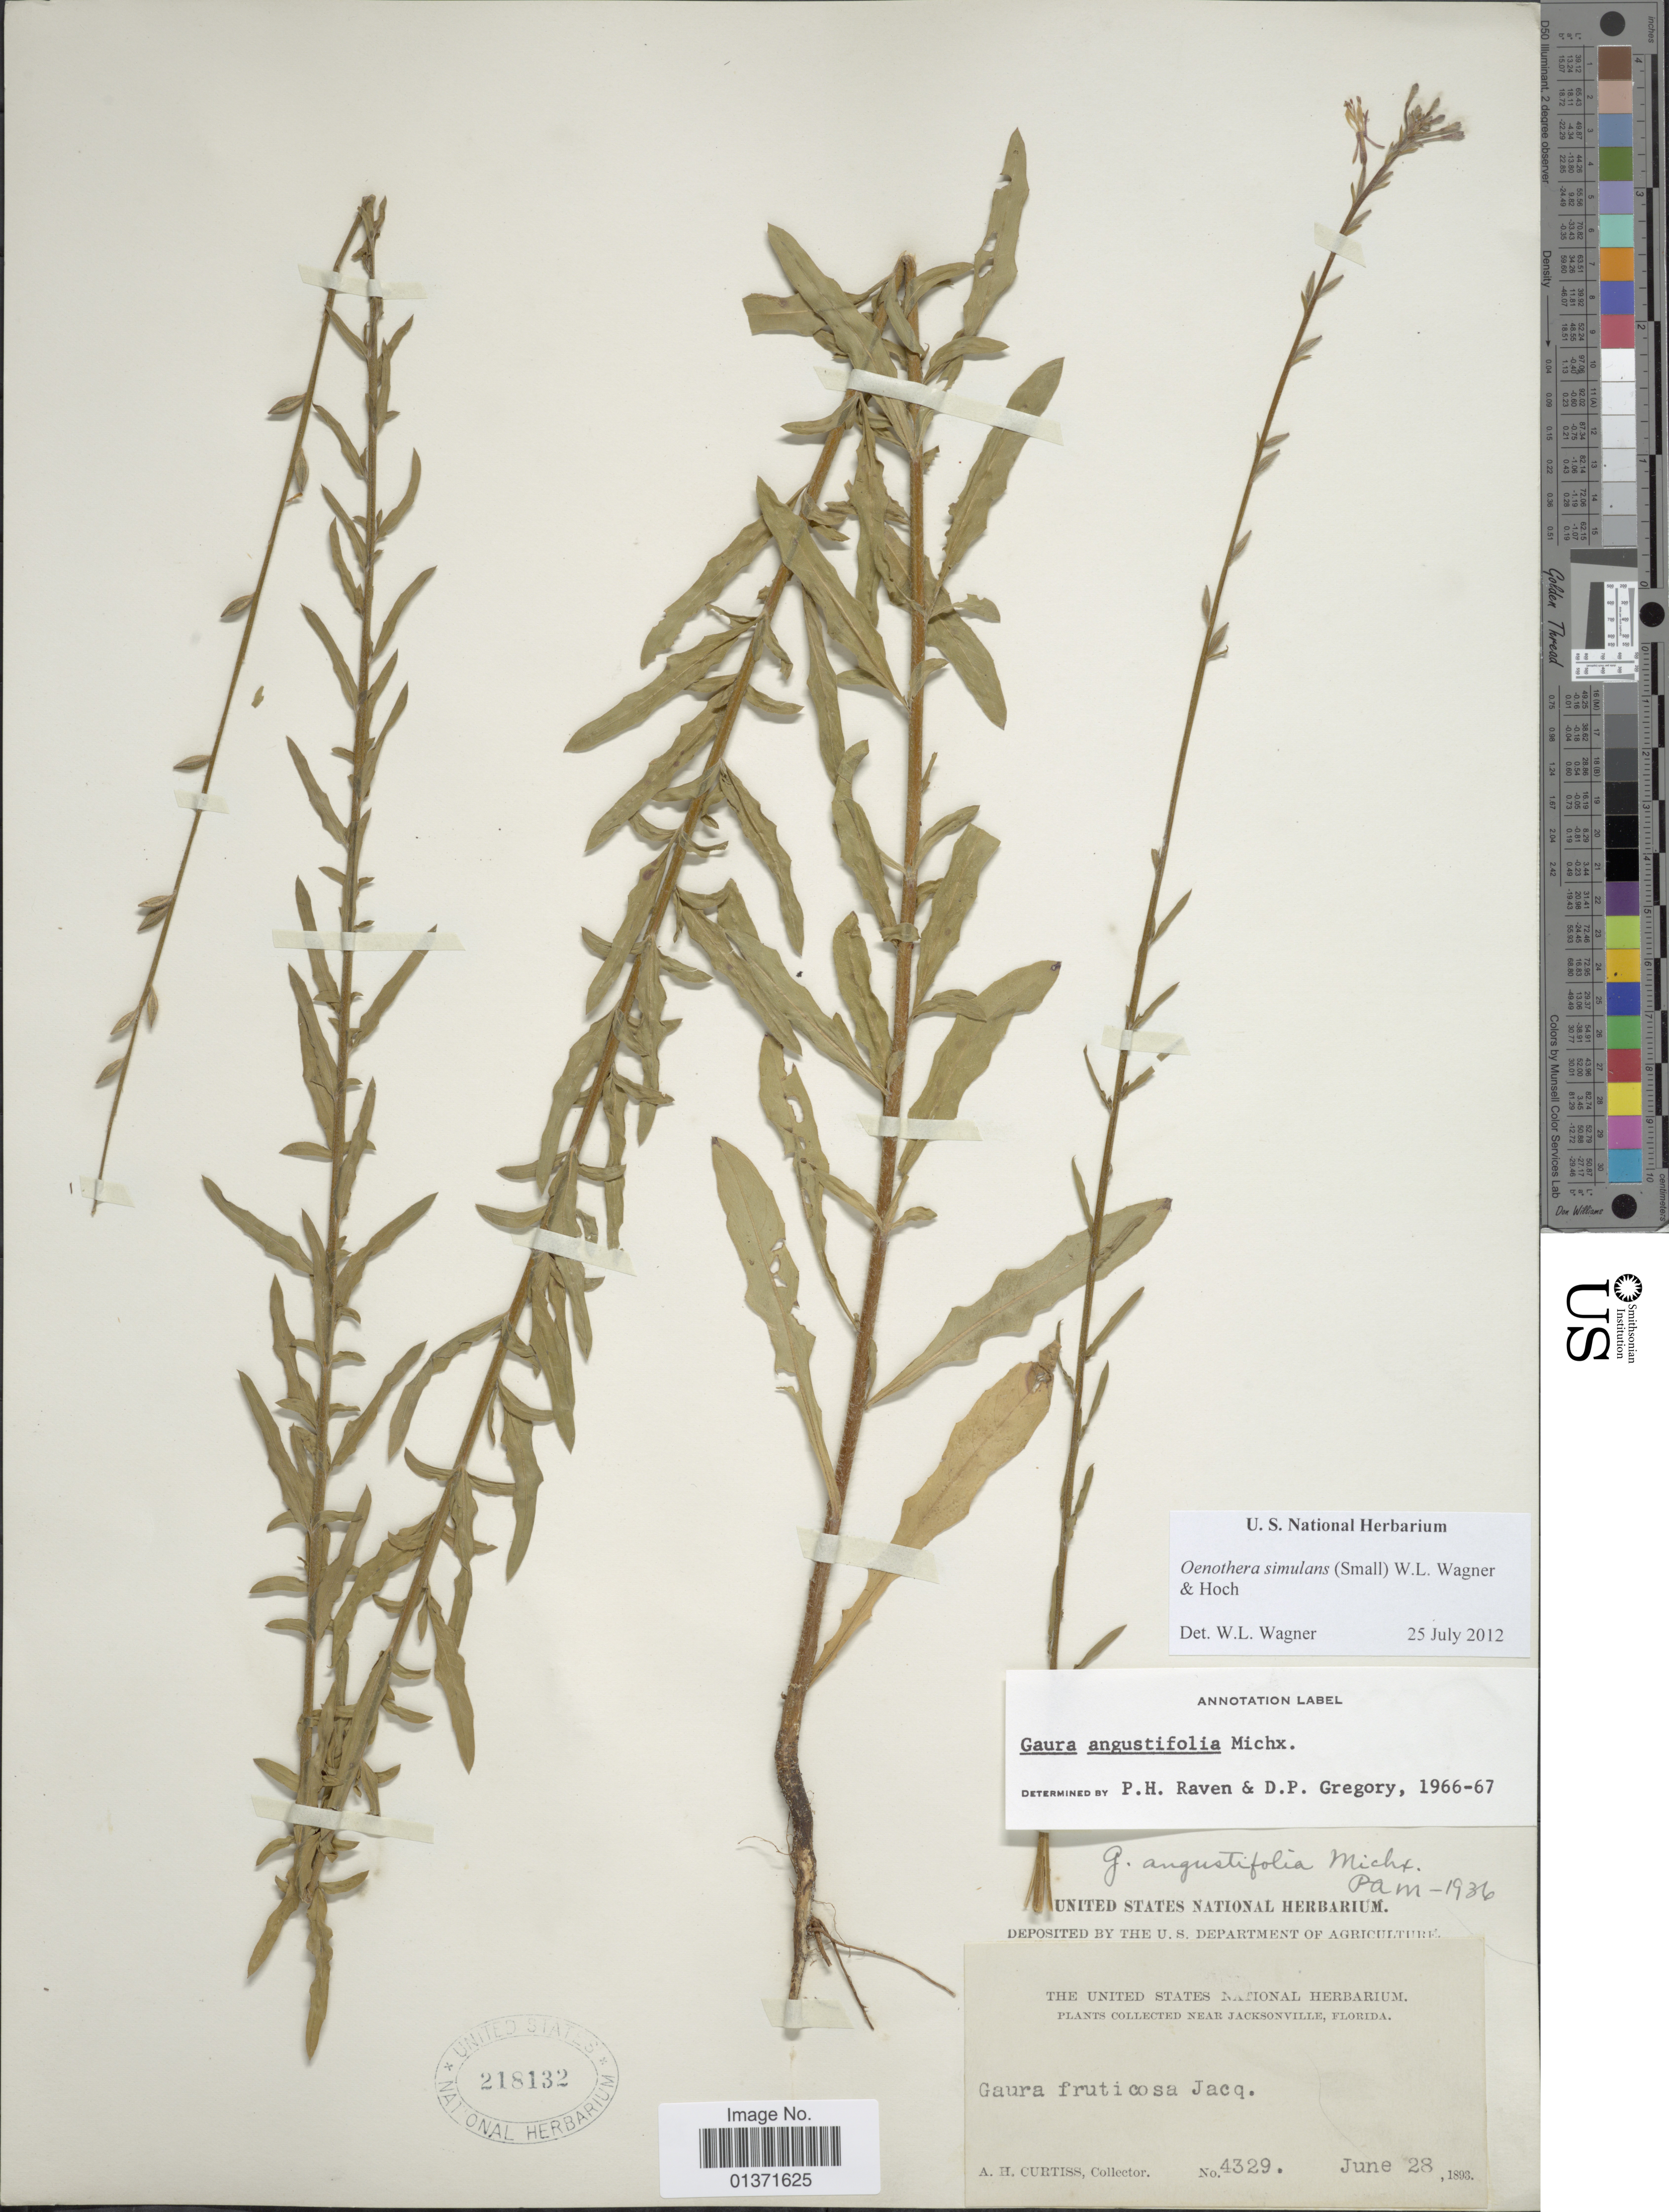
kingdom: Plantae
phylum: Tracheophyta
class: Magnoliopsida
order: Myrtales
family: Onagraceae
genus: Oenothera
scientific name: Oenothera simulans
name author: Michx.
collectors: A. H. Curtiss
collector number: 4329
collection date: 1893-06-28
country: United States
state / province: Florida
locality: Near Jacksonville, Florida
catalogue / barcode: US 218132